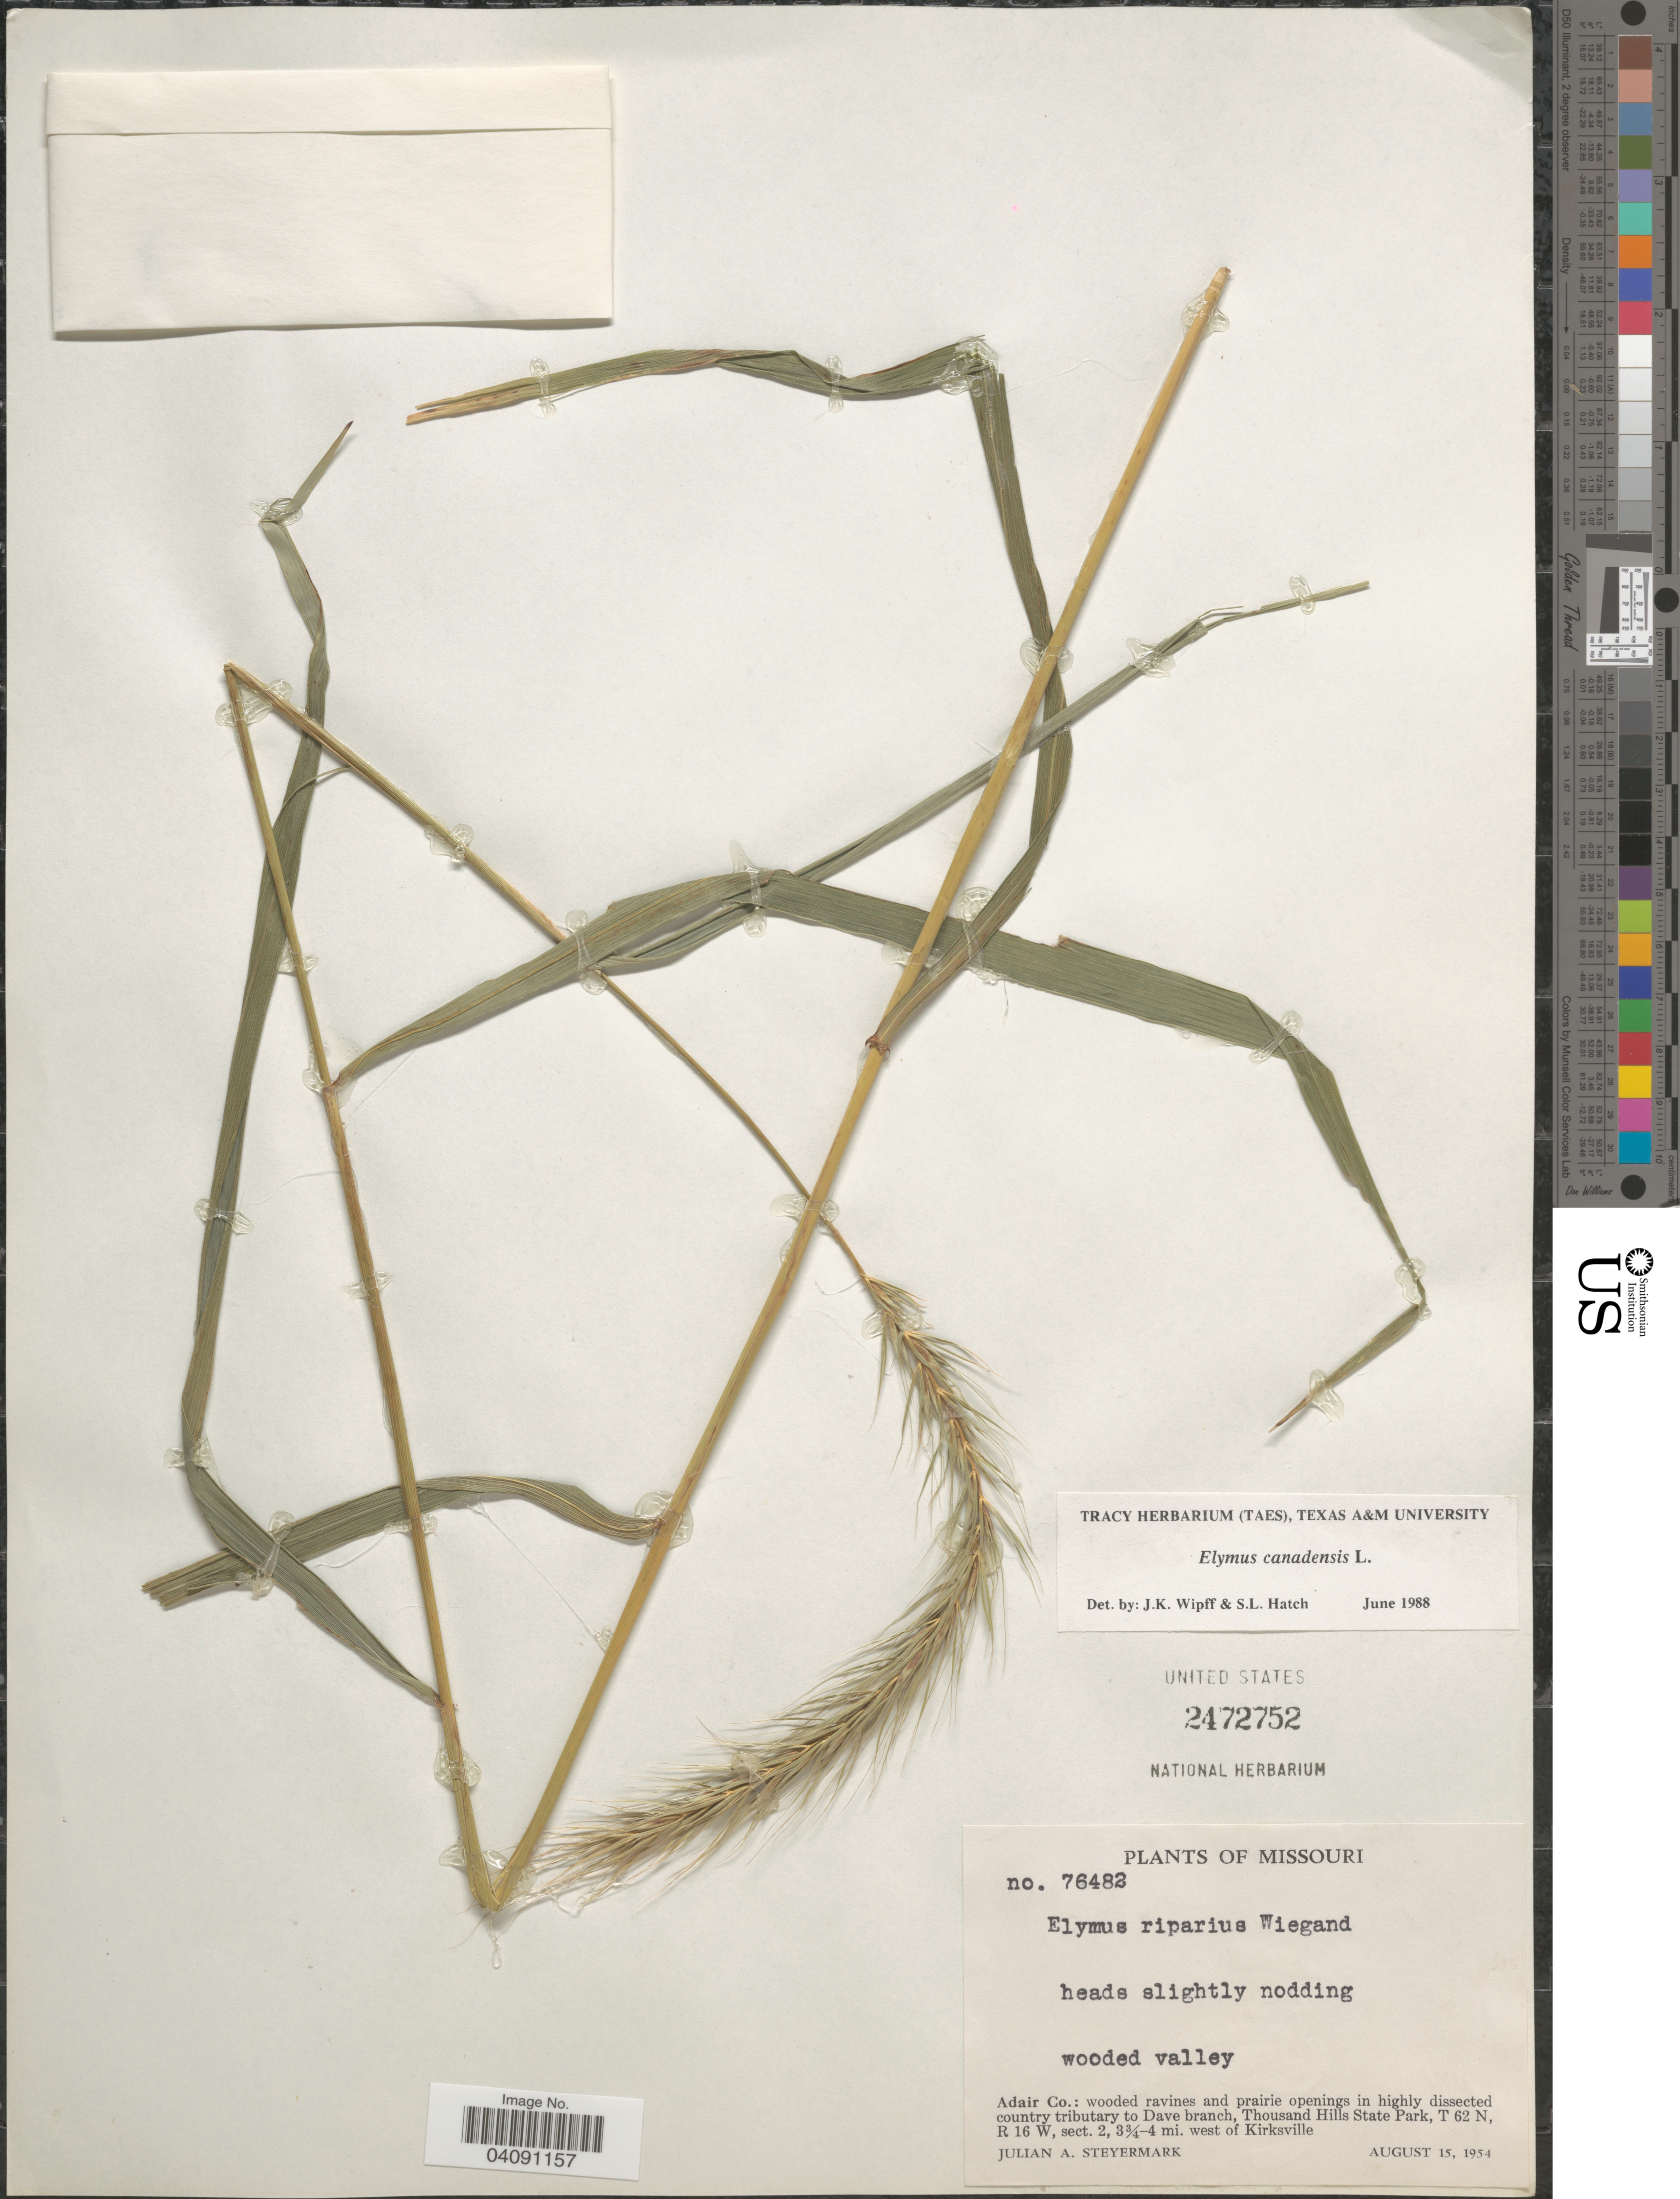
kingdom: Plantae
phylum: Tracheophyta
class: Liliopsida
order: Poales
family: Poaceae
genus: Elymus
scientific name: Elymus canadensis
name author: L.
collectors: J. Steyermark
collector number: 76482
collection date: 1954-08-15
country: United States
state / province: Missouri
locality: Adair Co.: wooded ravines and prairie openings in highly dissected country tributary to Dave branch, Thousand Hills State Park, T 62 N, R 16 W, sect. 2, 3¾-4 mi. west of Kirksville.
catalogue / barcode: US 2472752